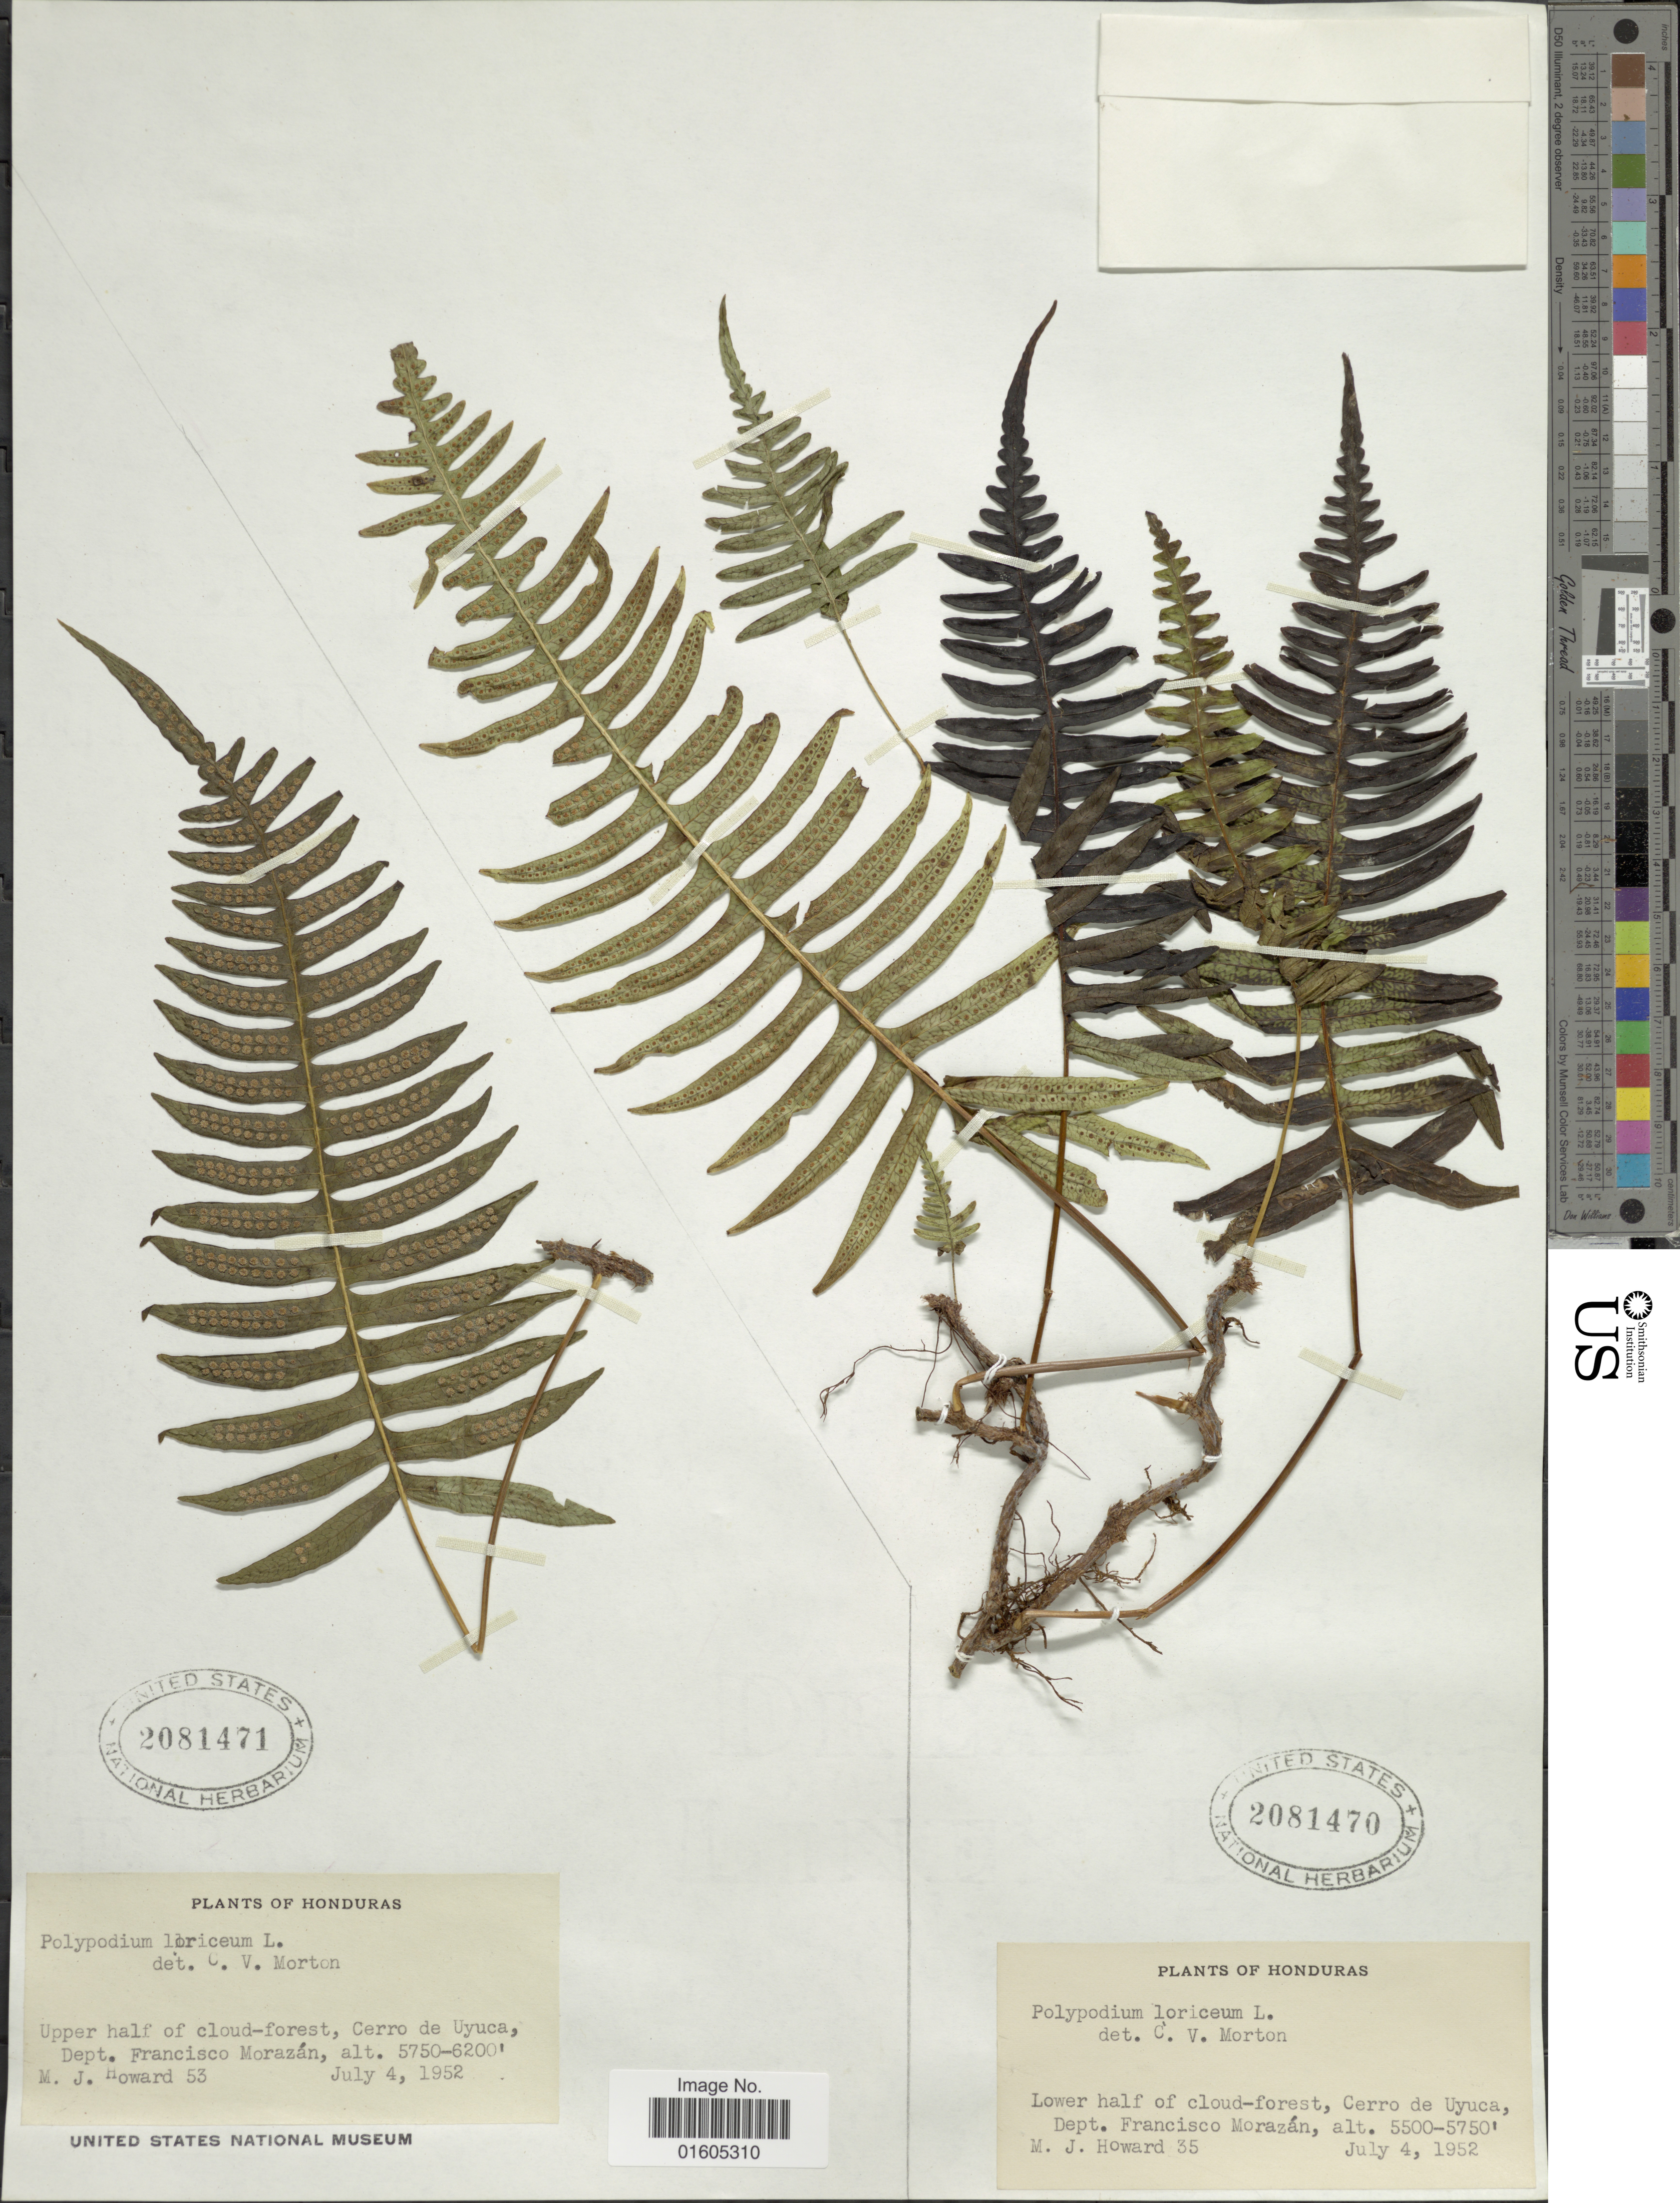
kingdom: Plantae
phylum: Tracheophyta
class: Polypodiopsida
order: Polypodiales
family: Polypodiaceae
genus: Serpocaulon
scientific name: Serpocaulon loriceum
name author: (L.) A.R. Sm.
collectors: M. Howard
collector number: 53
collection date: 1952-07-04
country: Honduras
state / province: Fco. Morazán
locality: Upper half of cloud-forest, Cerro de Uyuca, Dept. Franciscp Morazán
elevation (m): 1753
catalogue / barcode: US 2081471